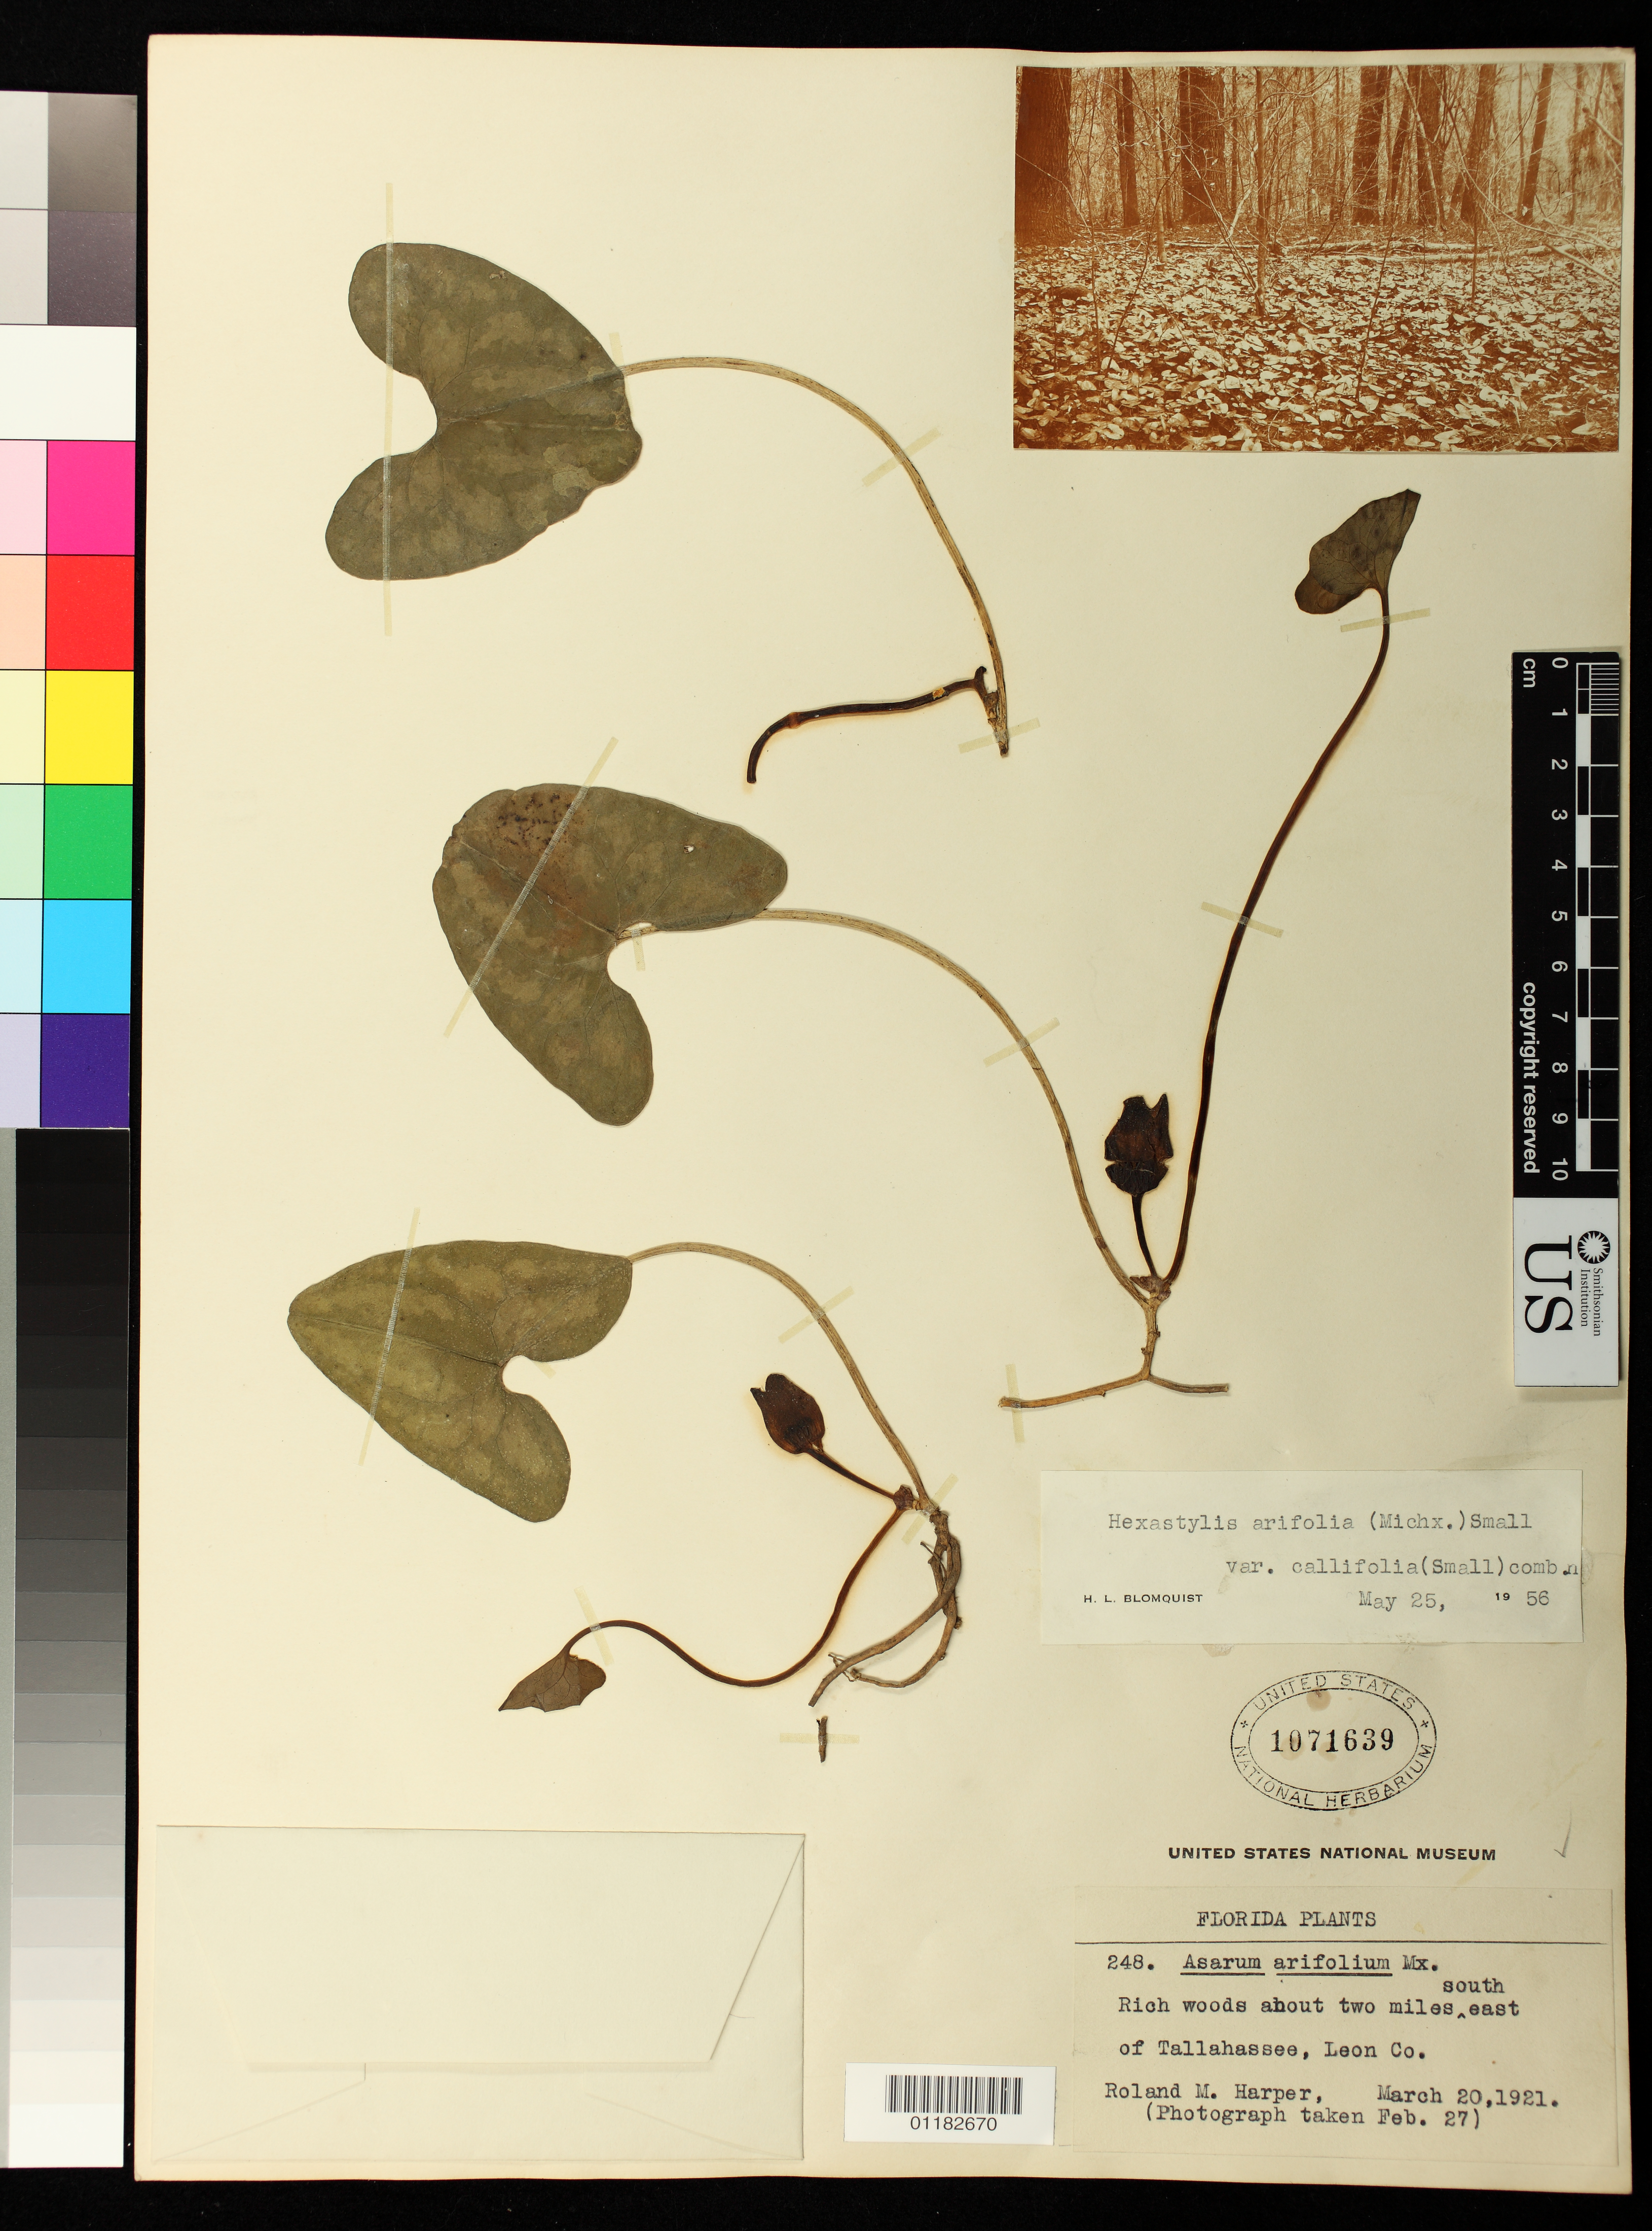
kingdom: Plantae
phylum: Tracheophyta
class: Magnoliopsida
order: Piperales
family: Aristolochiaceae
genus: Hexastylis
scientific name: Hexastylis arifolia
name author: (Michx.) Small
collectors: R. M. Harper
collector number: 248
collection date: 1921-03-20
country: United States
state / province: Florida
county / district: Leon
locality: about two miles south east of Tallahassee, Leon County.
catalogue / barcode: US 1071639